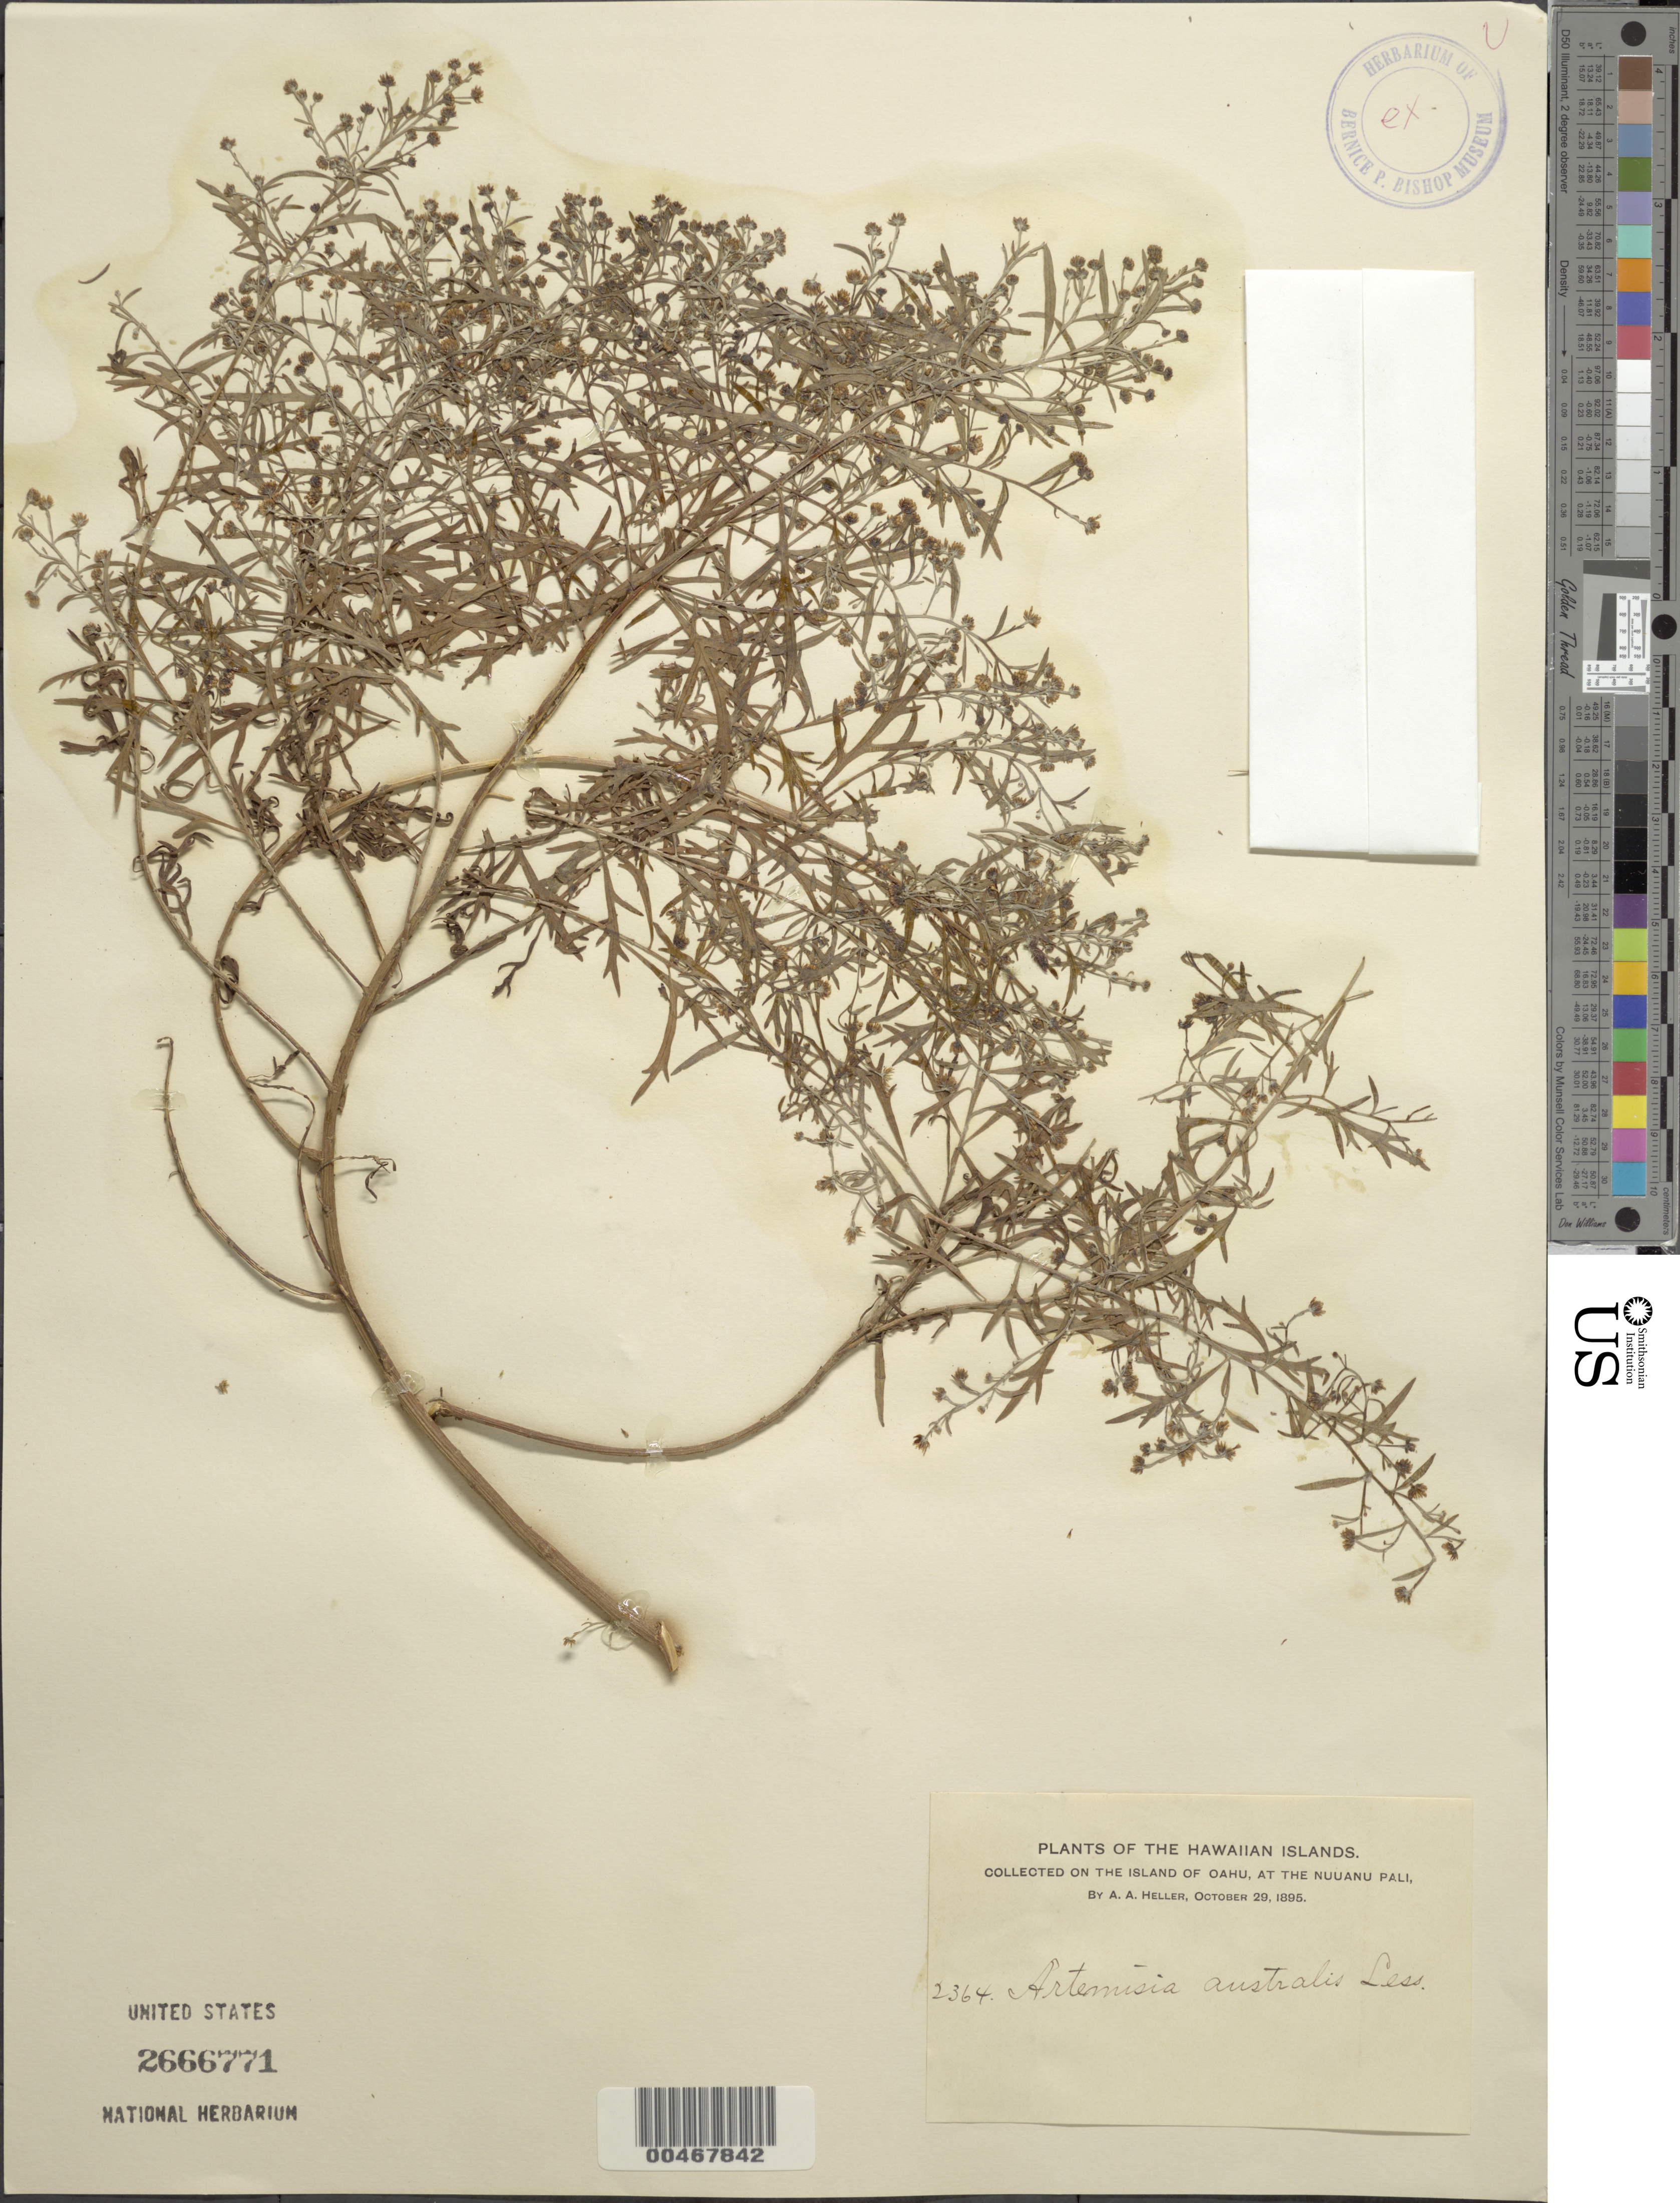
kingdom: Plantae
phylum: Tracheophyta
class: Magnoliopsida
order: Asterales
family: Asteraceae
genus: Artemisia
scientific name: Artemisia australis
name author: Less.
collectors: A. A. Heller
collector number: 2364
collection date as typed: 29 Oct 1895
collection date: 1895-10-29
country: United States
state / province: Hawaii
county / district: Honolulu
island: Oahu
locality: At the Nuuanu Pali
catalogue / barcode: US 2666771